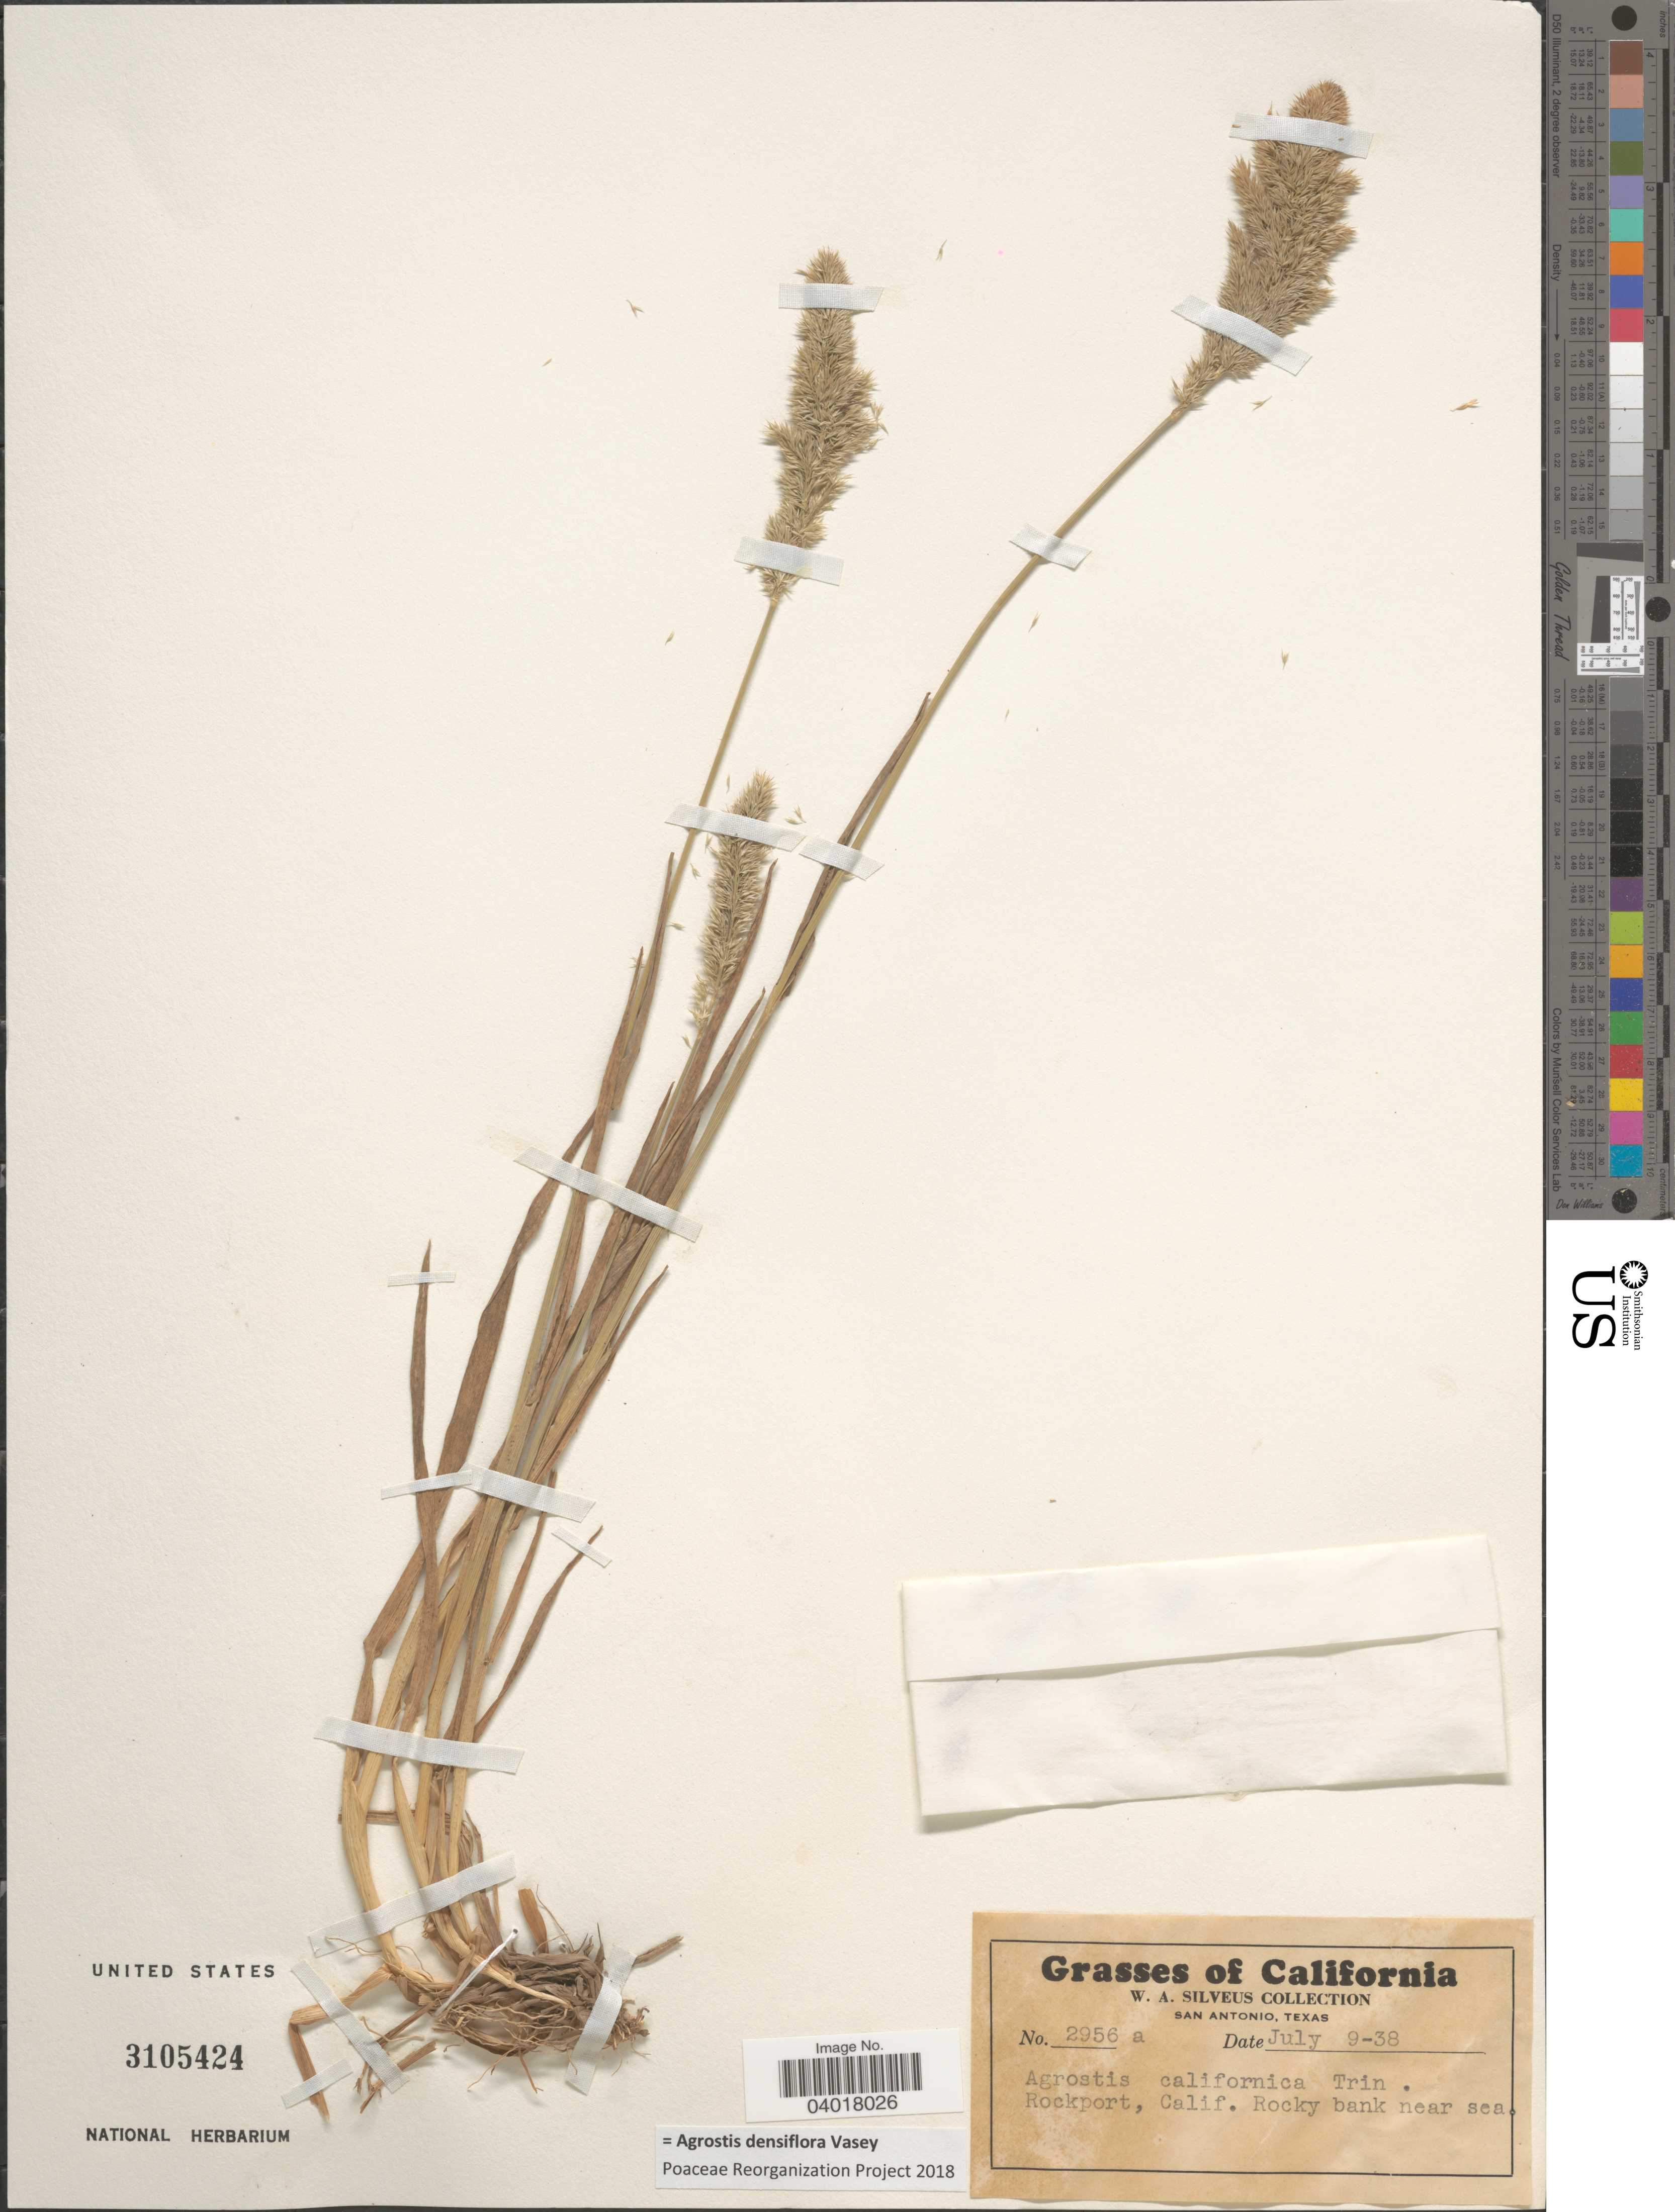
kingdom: Plantae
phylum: Tracheophyta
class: Liliopsida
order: Poales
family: Poaceae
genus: Agrostis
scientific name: Agrostis densiflora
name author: Vasey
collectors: W. Silveus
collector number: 2956a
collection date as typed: Transcribed d/m/y: 9/7/38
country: United States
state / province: California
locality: Rockport, Calif. Rocky bank near sea.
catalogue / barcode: US 3105424